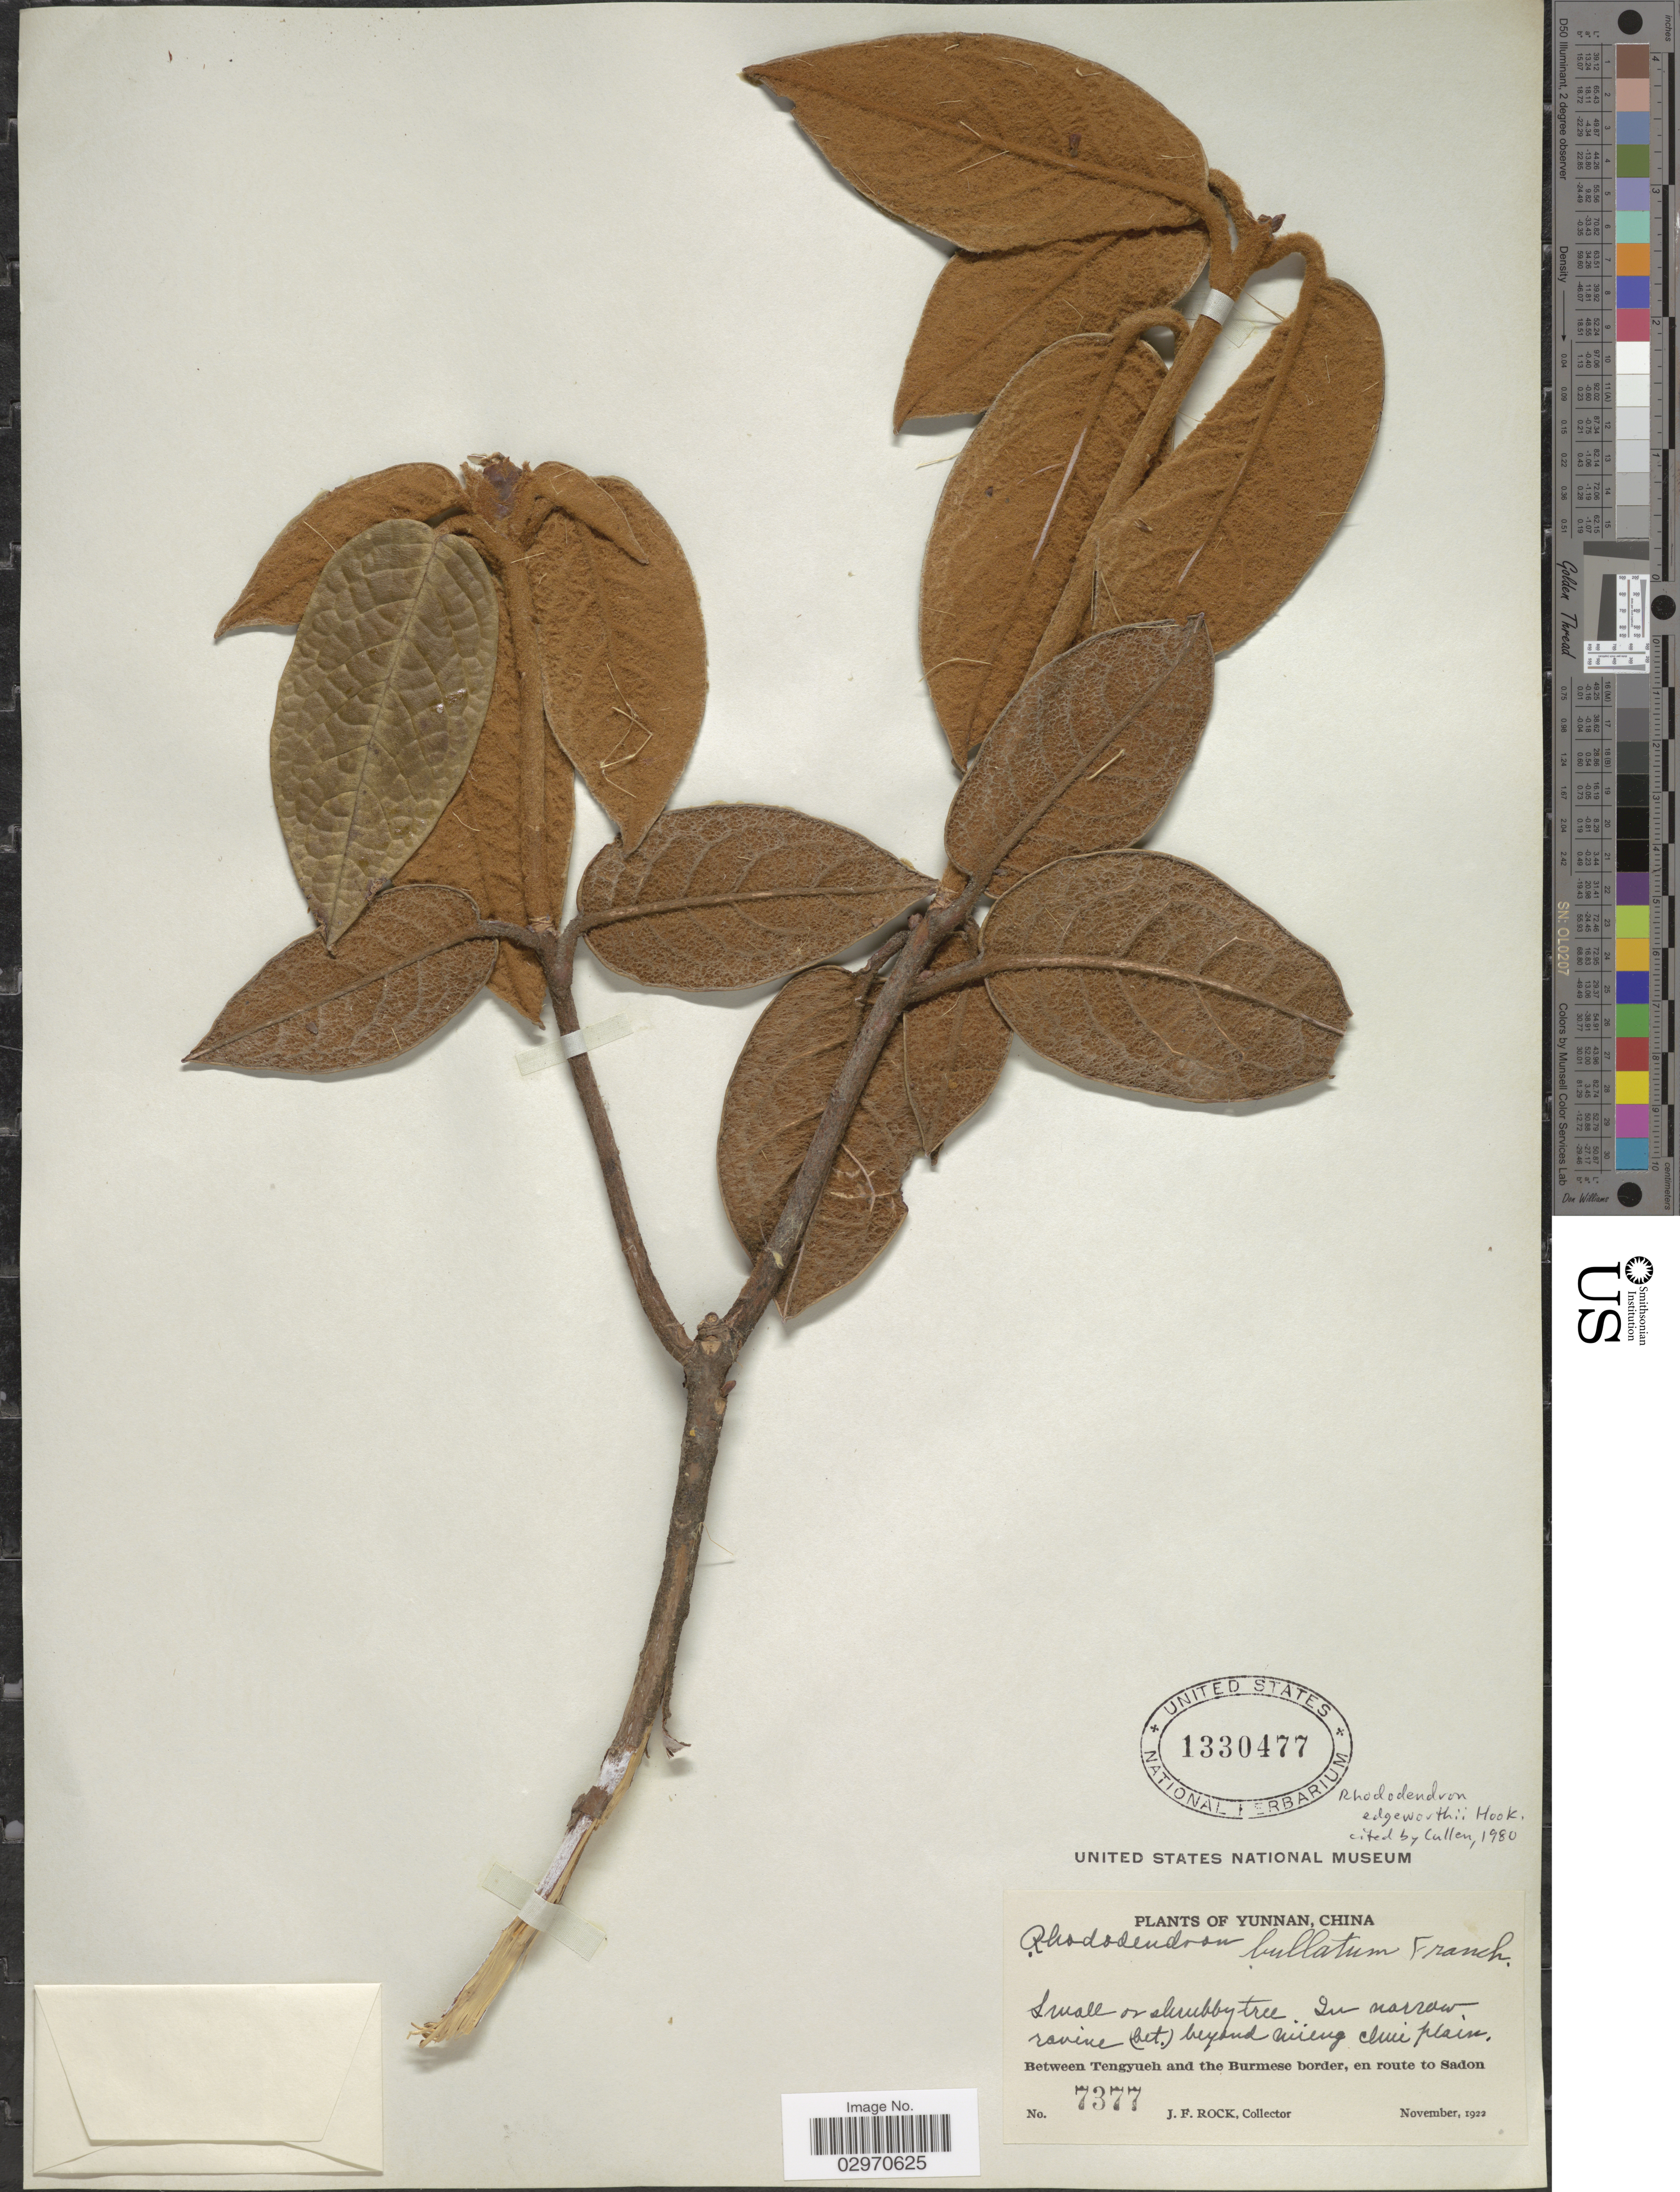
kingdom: Plantae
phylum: Tracheophyta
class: Magnoliopsida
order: Ericales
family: Ericaceae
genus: Rhododendron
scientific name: Rhododendron edgeworthii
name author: Hook.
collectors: J. Rock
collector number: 7377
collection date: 1922-11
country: China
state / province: Yunnan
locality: In narrow ravine (bet.) beyond Mieng Chiu plain. Between Tengyueh and the Burmese border, en route to Sadon.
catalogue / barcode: US 1330477